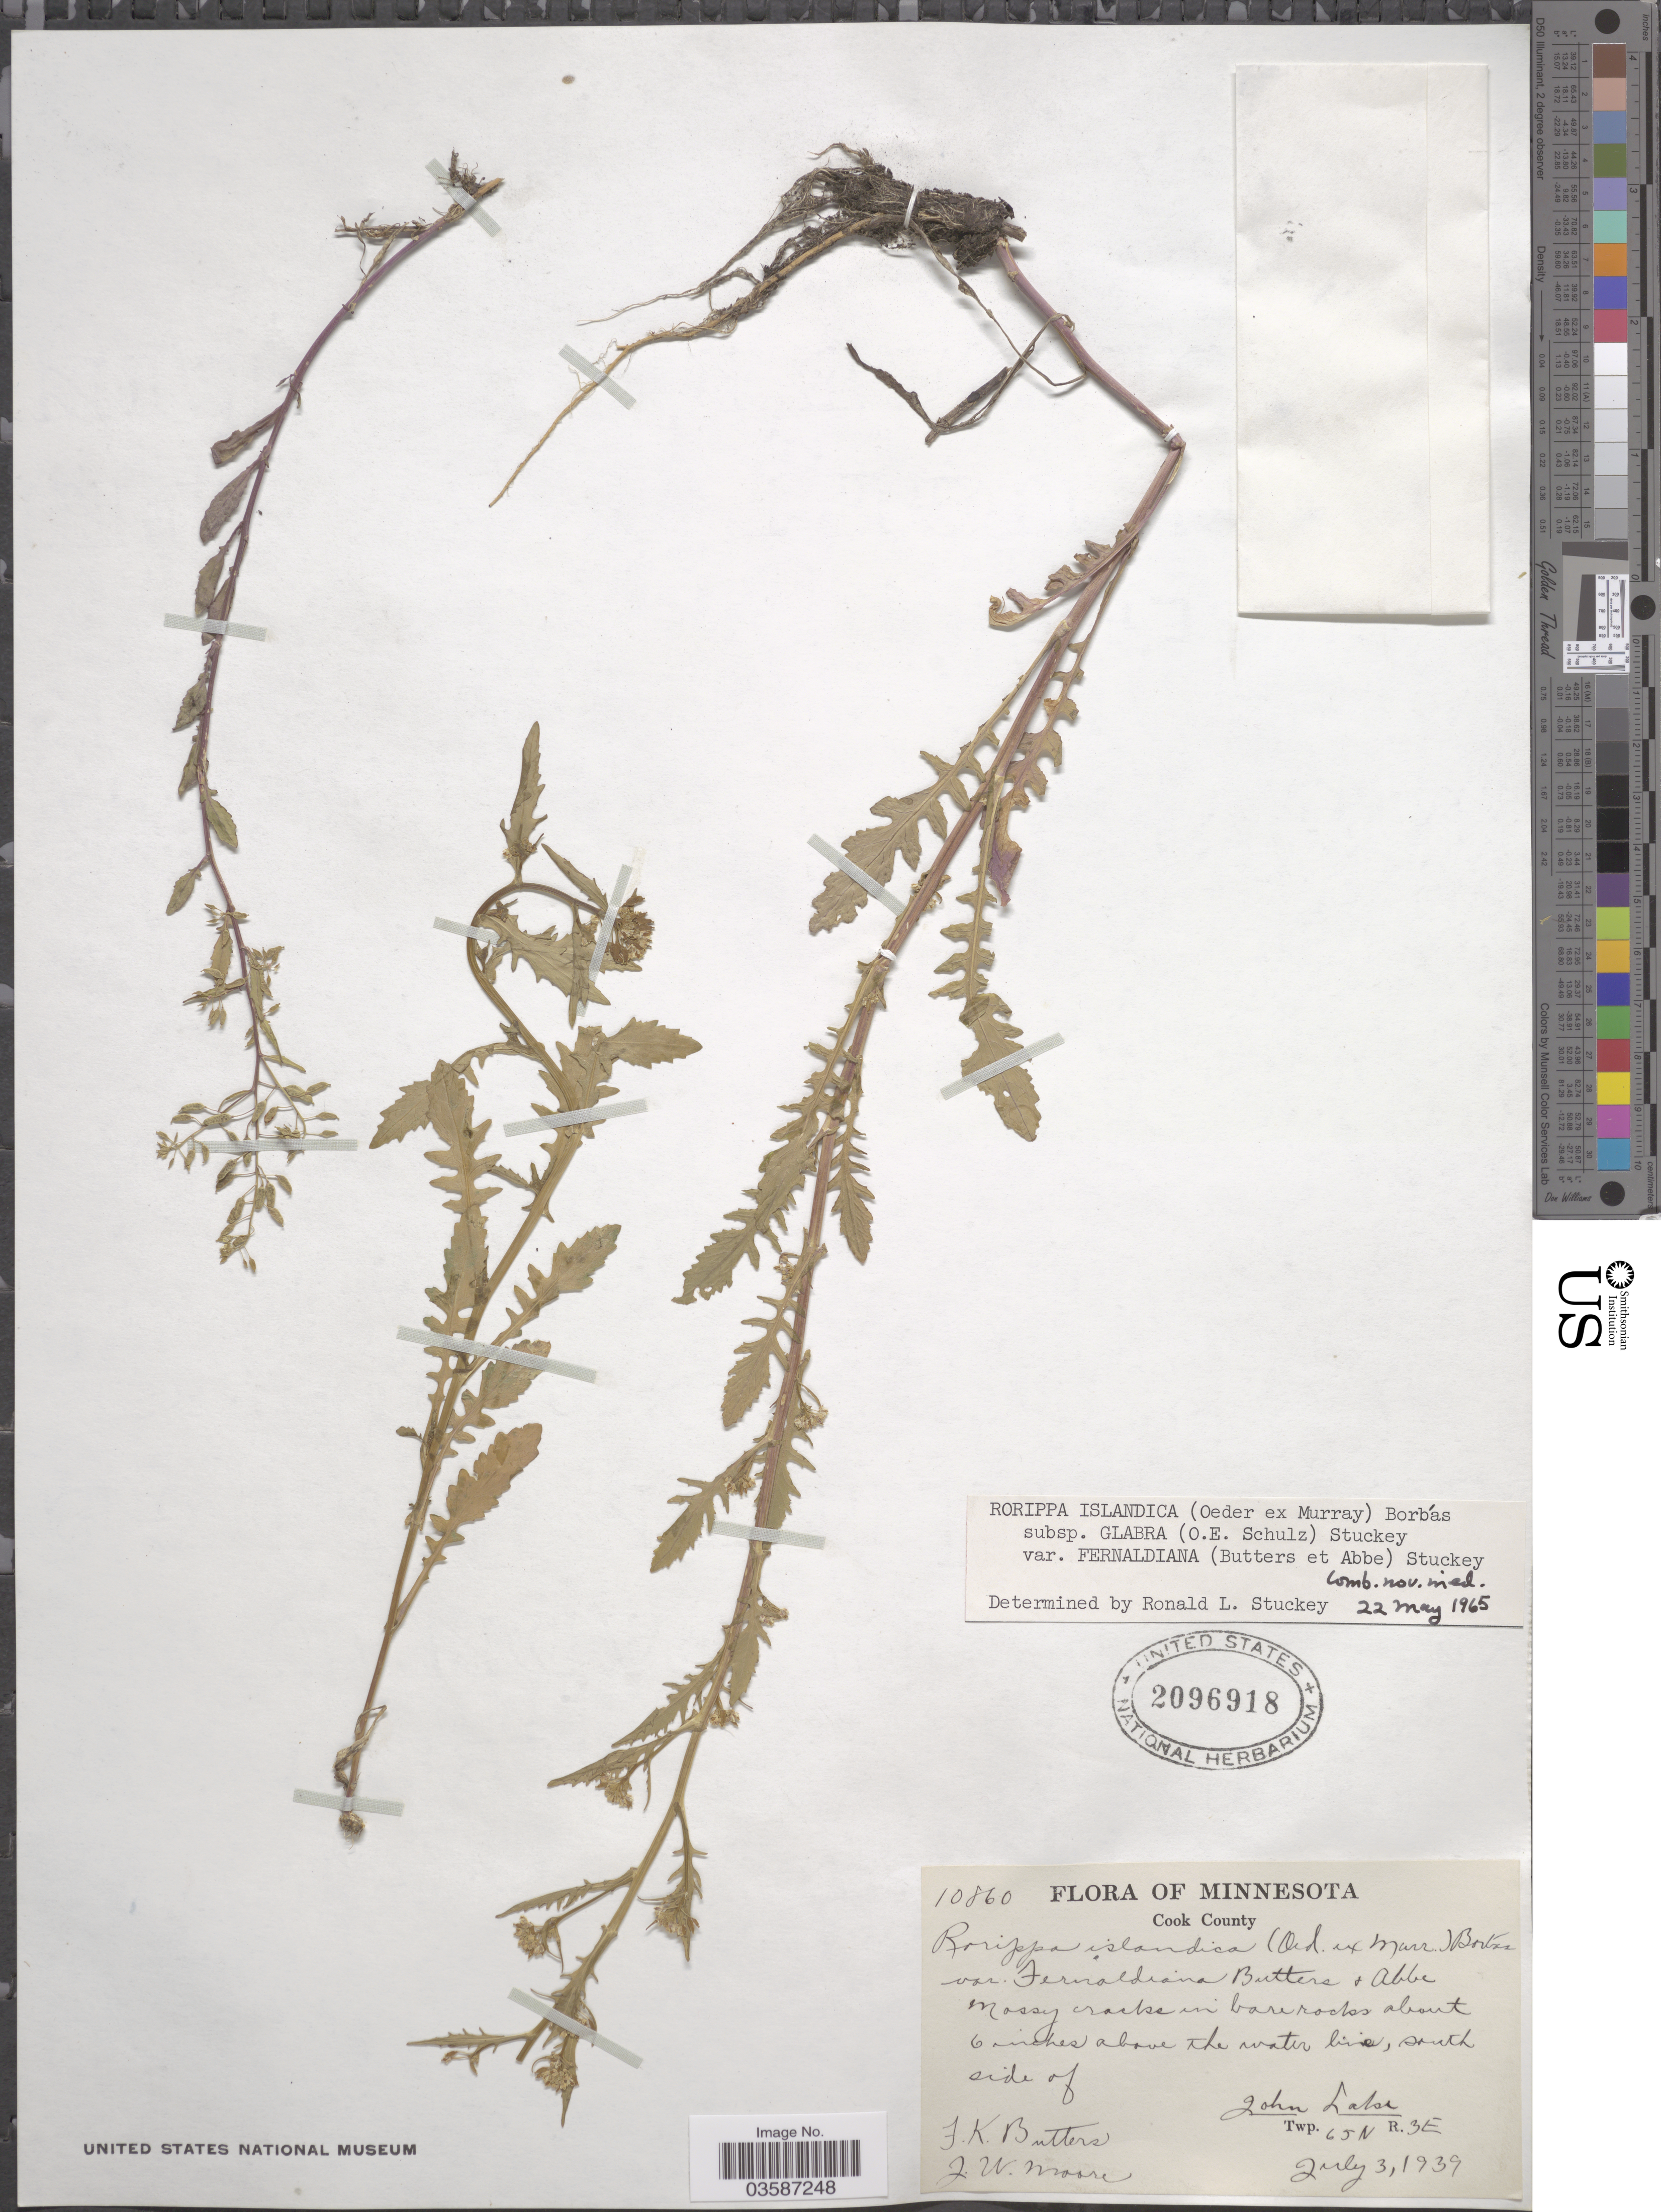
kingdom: Plantae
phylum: Tracheophyta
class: Magnoliopsida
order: Brassicales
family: Brassicaceae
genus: Rorippa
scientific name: Rorippa islandica var. fernaldiana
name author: Butters & Abbe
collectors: J. Butters & J. Moore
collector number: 10860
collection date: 1939-07-03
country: United States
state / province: Minnesota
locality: Cook County. John Lake. Twp. 65N R.3E.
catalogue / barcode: US 2096918